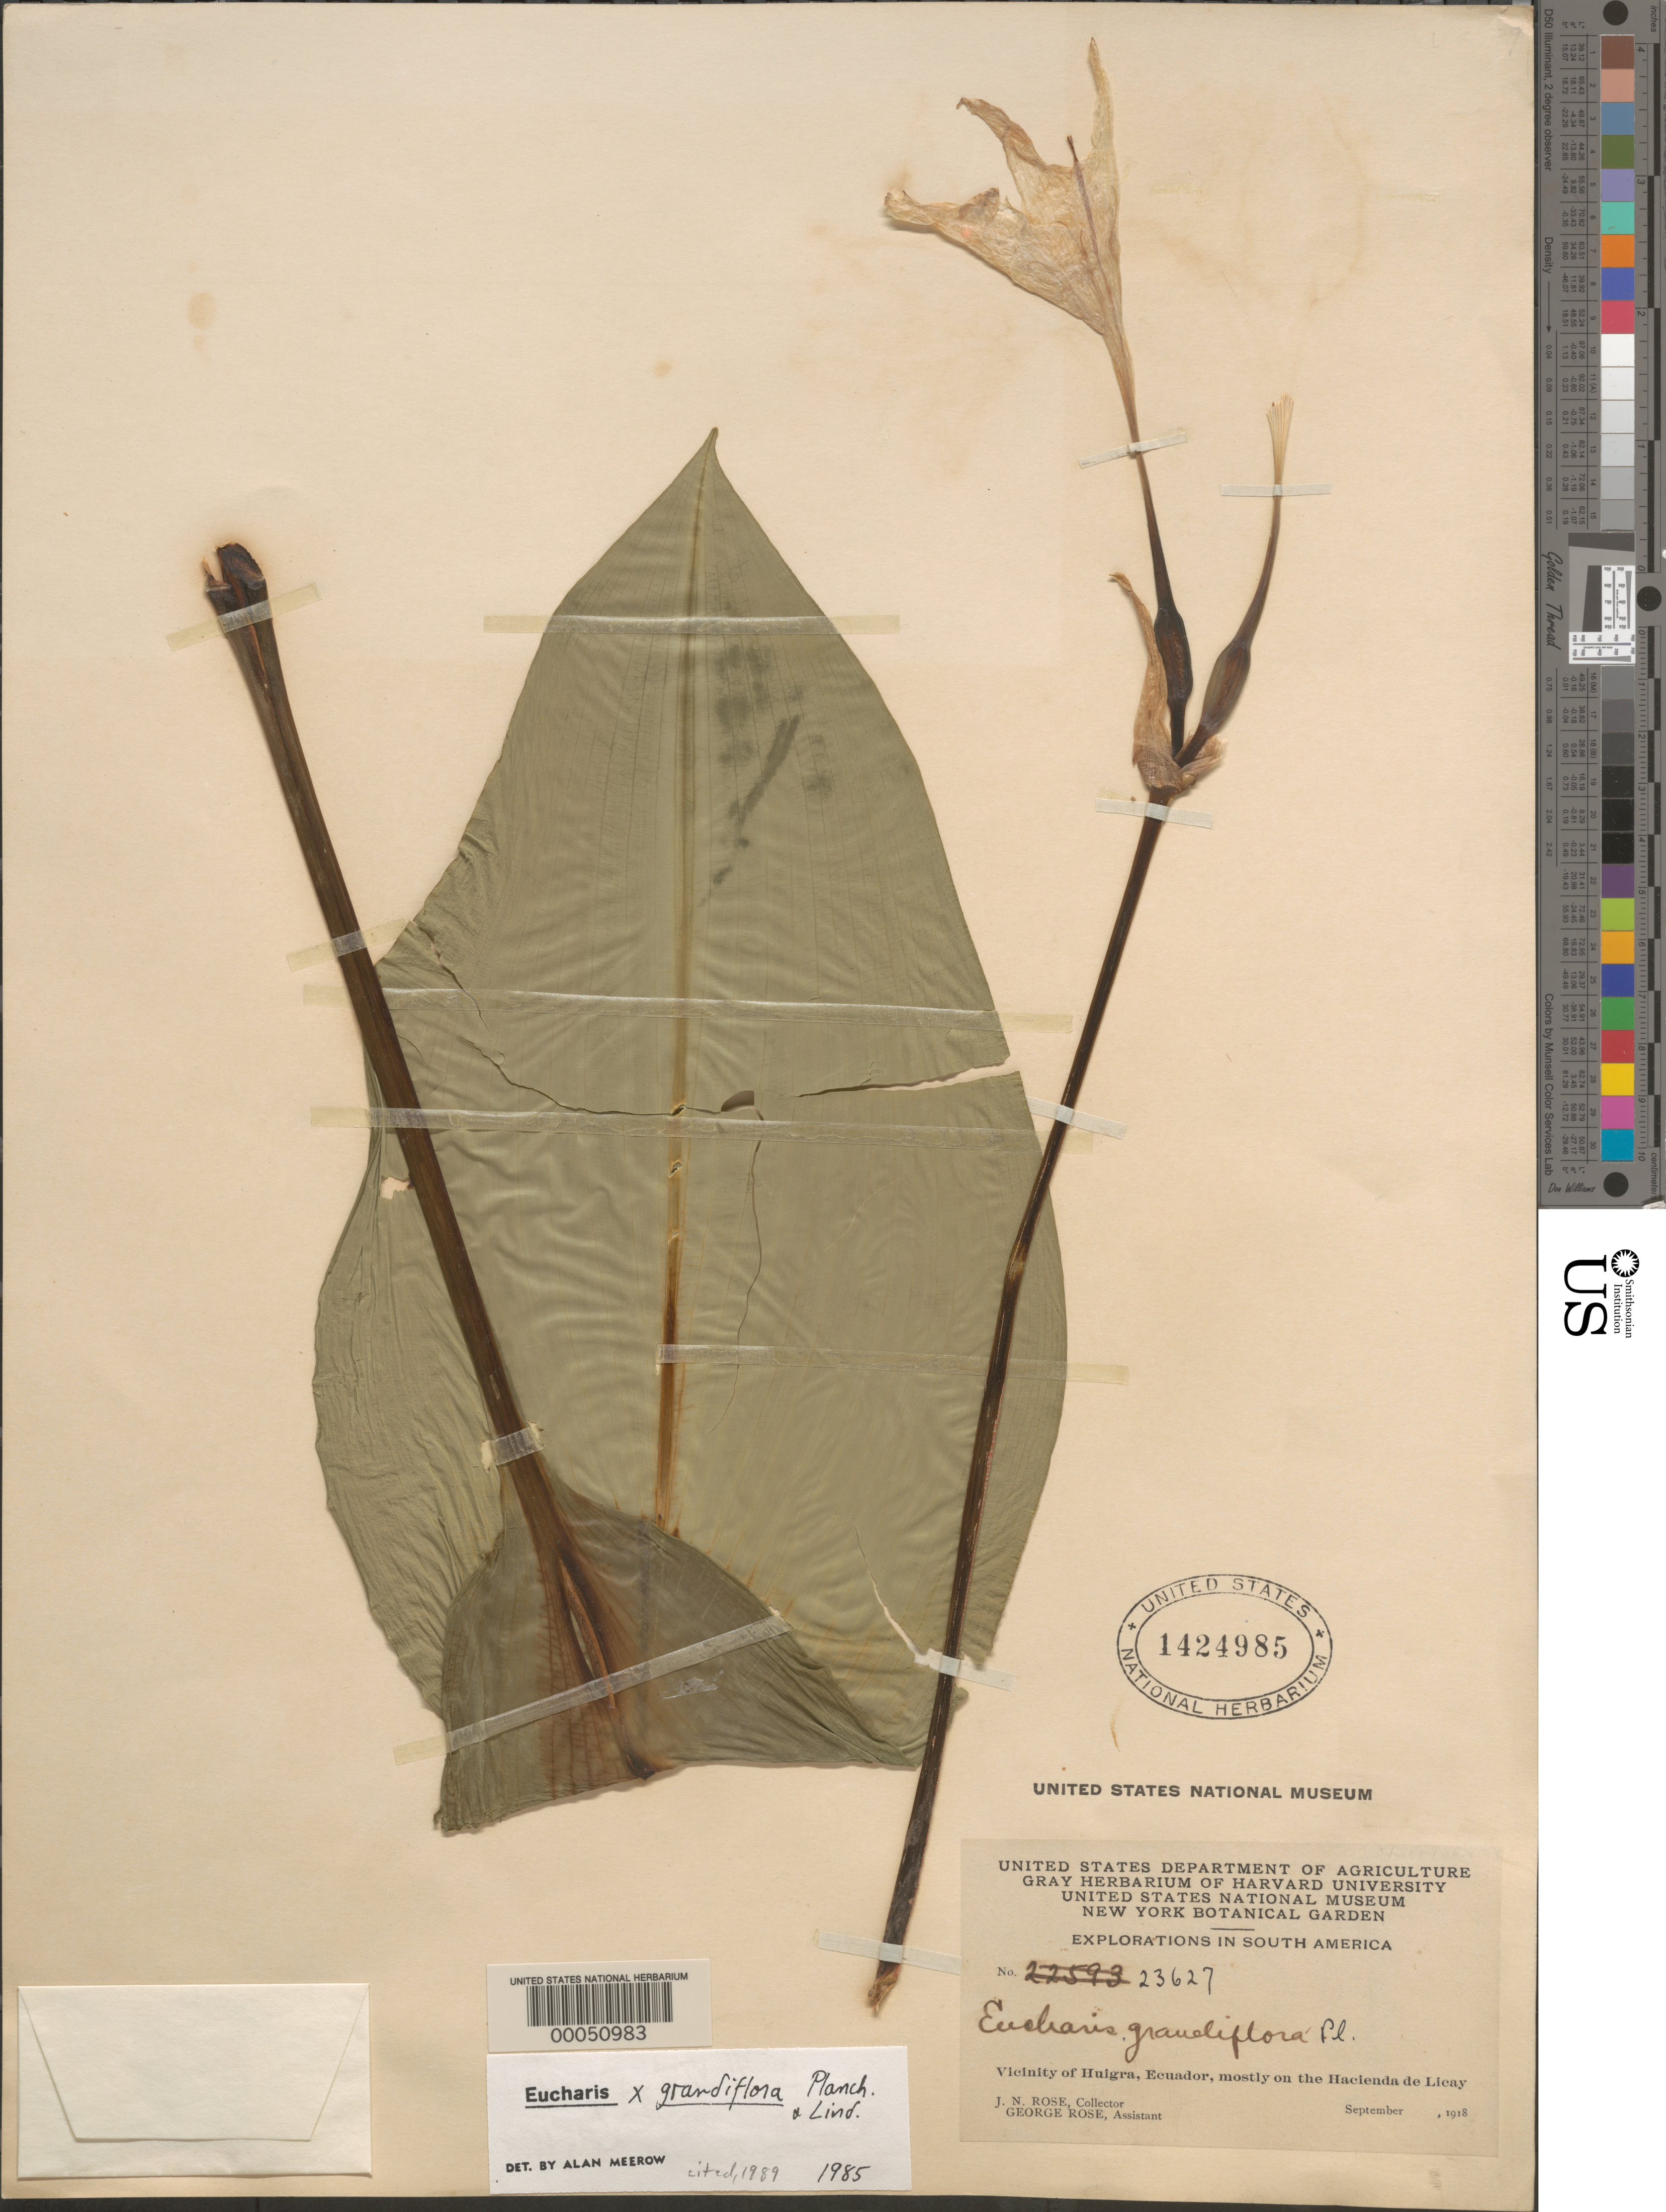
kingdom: Plantae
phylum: Tracheophyta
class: Liliopsida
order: Asparagales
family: Amaryllidaceae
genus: Eucharis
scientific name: Eucharis grandiflora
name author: Planch. & B.L. Linden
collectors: J. N. Rose & G. Rose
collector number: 23627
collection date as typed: Sep 1918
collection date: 1918-09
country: Ecuador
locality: Vicinity of Huigra, mostly on the Hacienda de Licay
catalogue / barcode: US 1424985